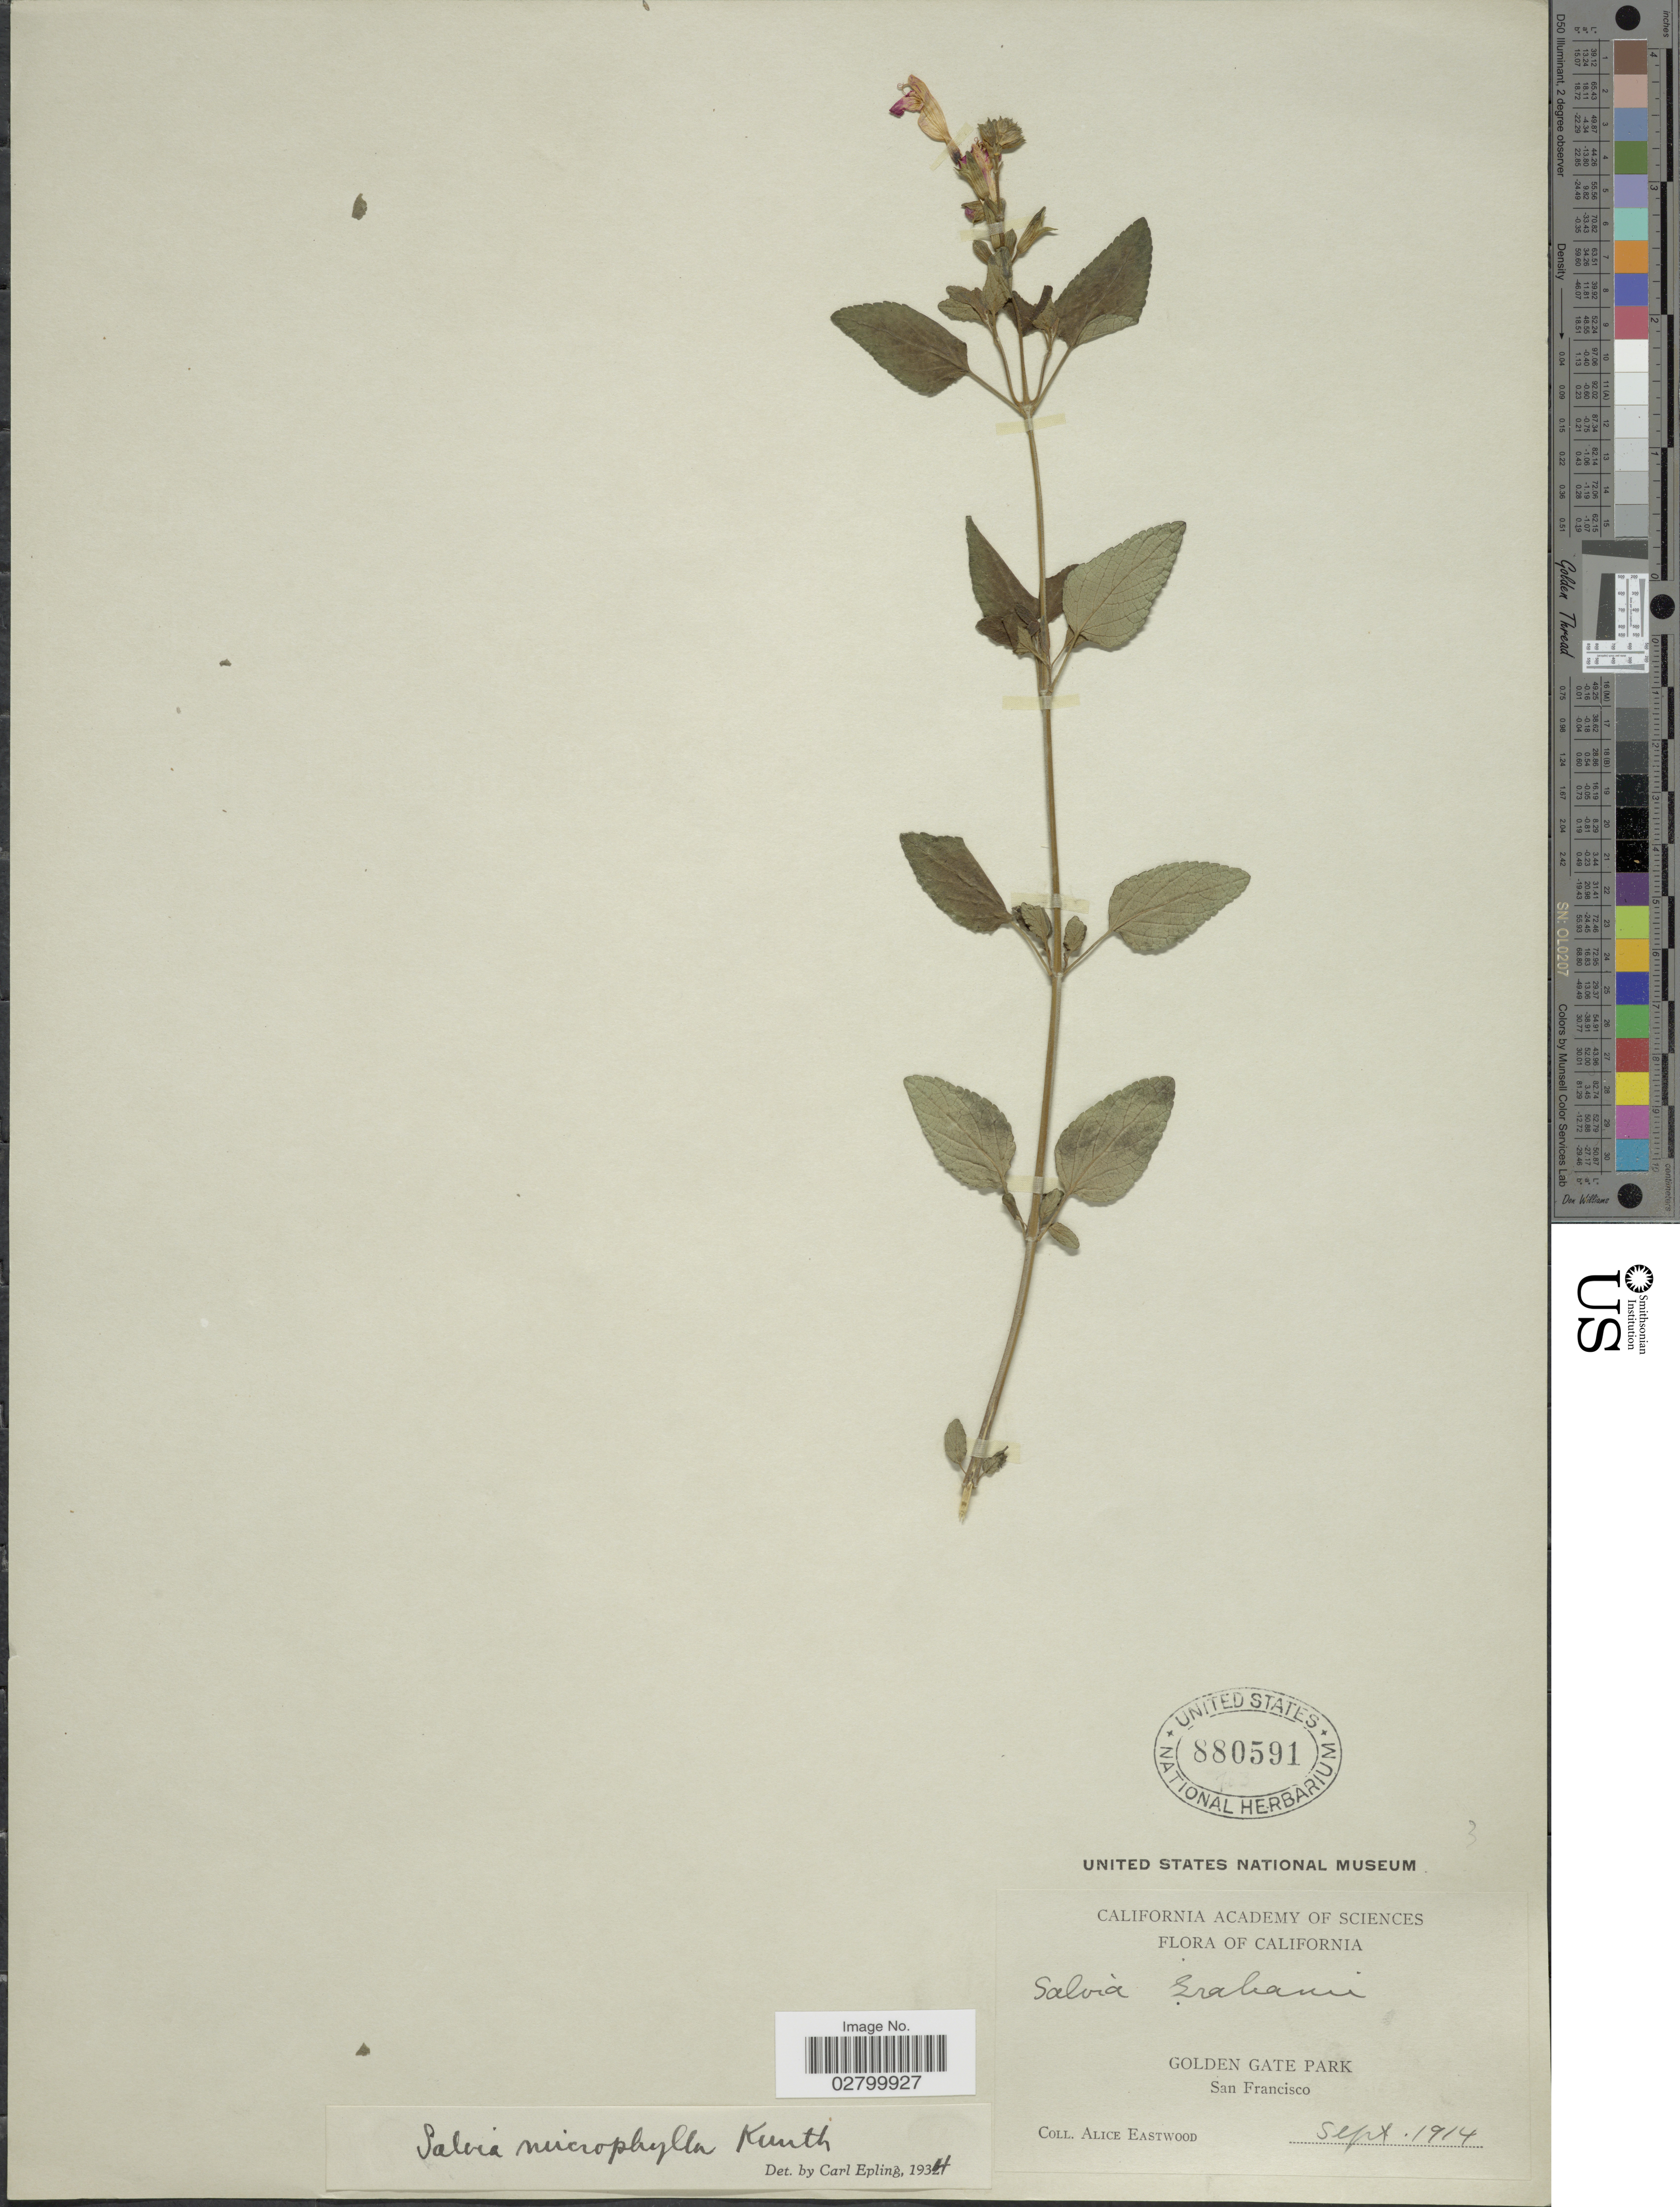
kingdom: Plantae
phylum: Tracheophyta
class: Magnoliopsida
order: Lamiales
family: Lamiaceae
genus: Salvia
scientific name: Salvia microphylla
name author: Kunth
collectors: A. Eastwood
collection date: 1914-09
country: United States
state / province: California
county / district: San Francisco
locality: Golden Gate Park. San Francisco.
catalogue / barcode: US 880591